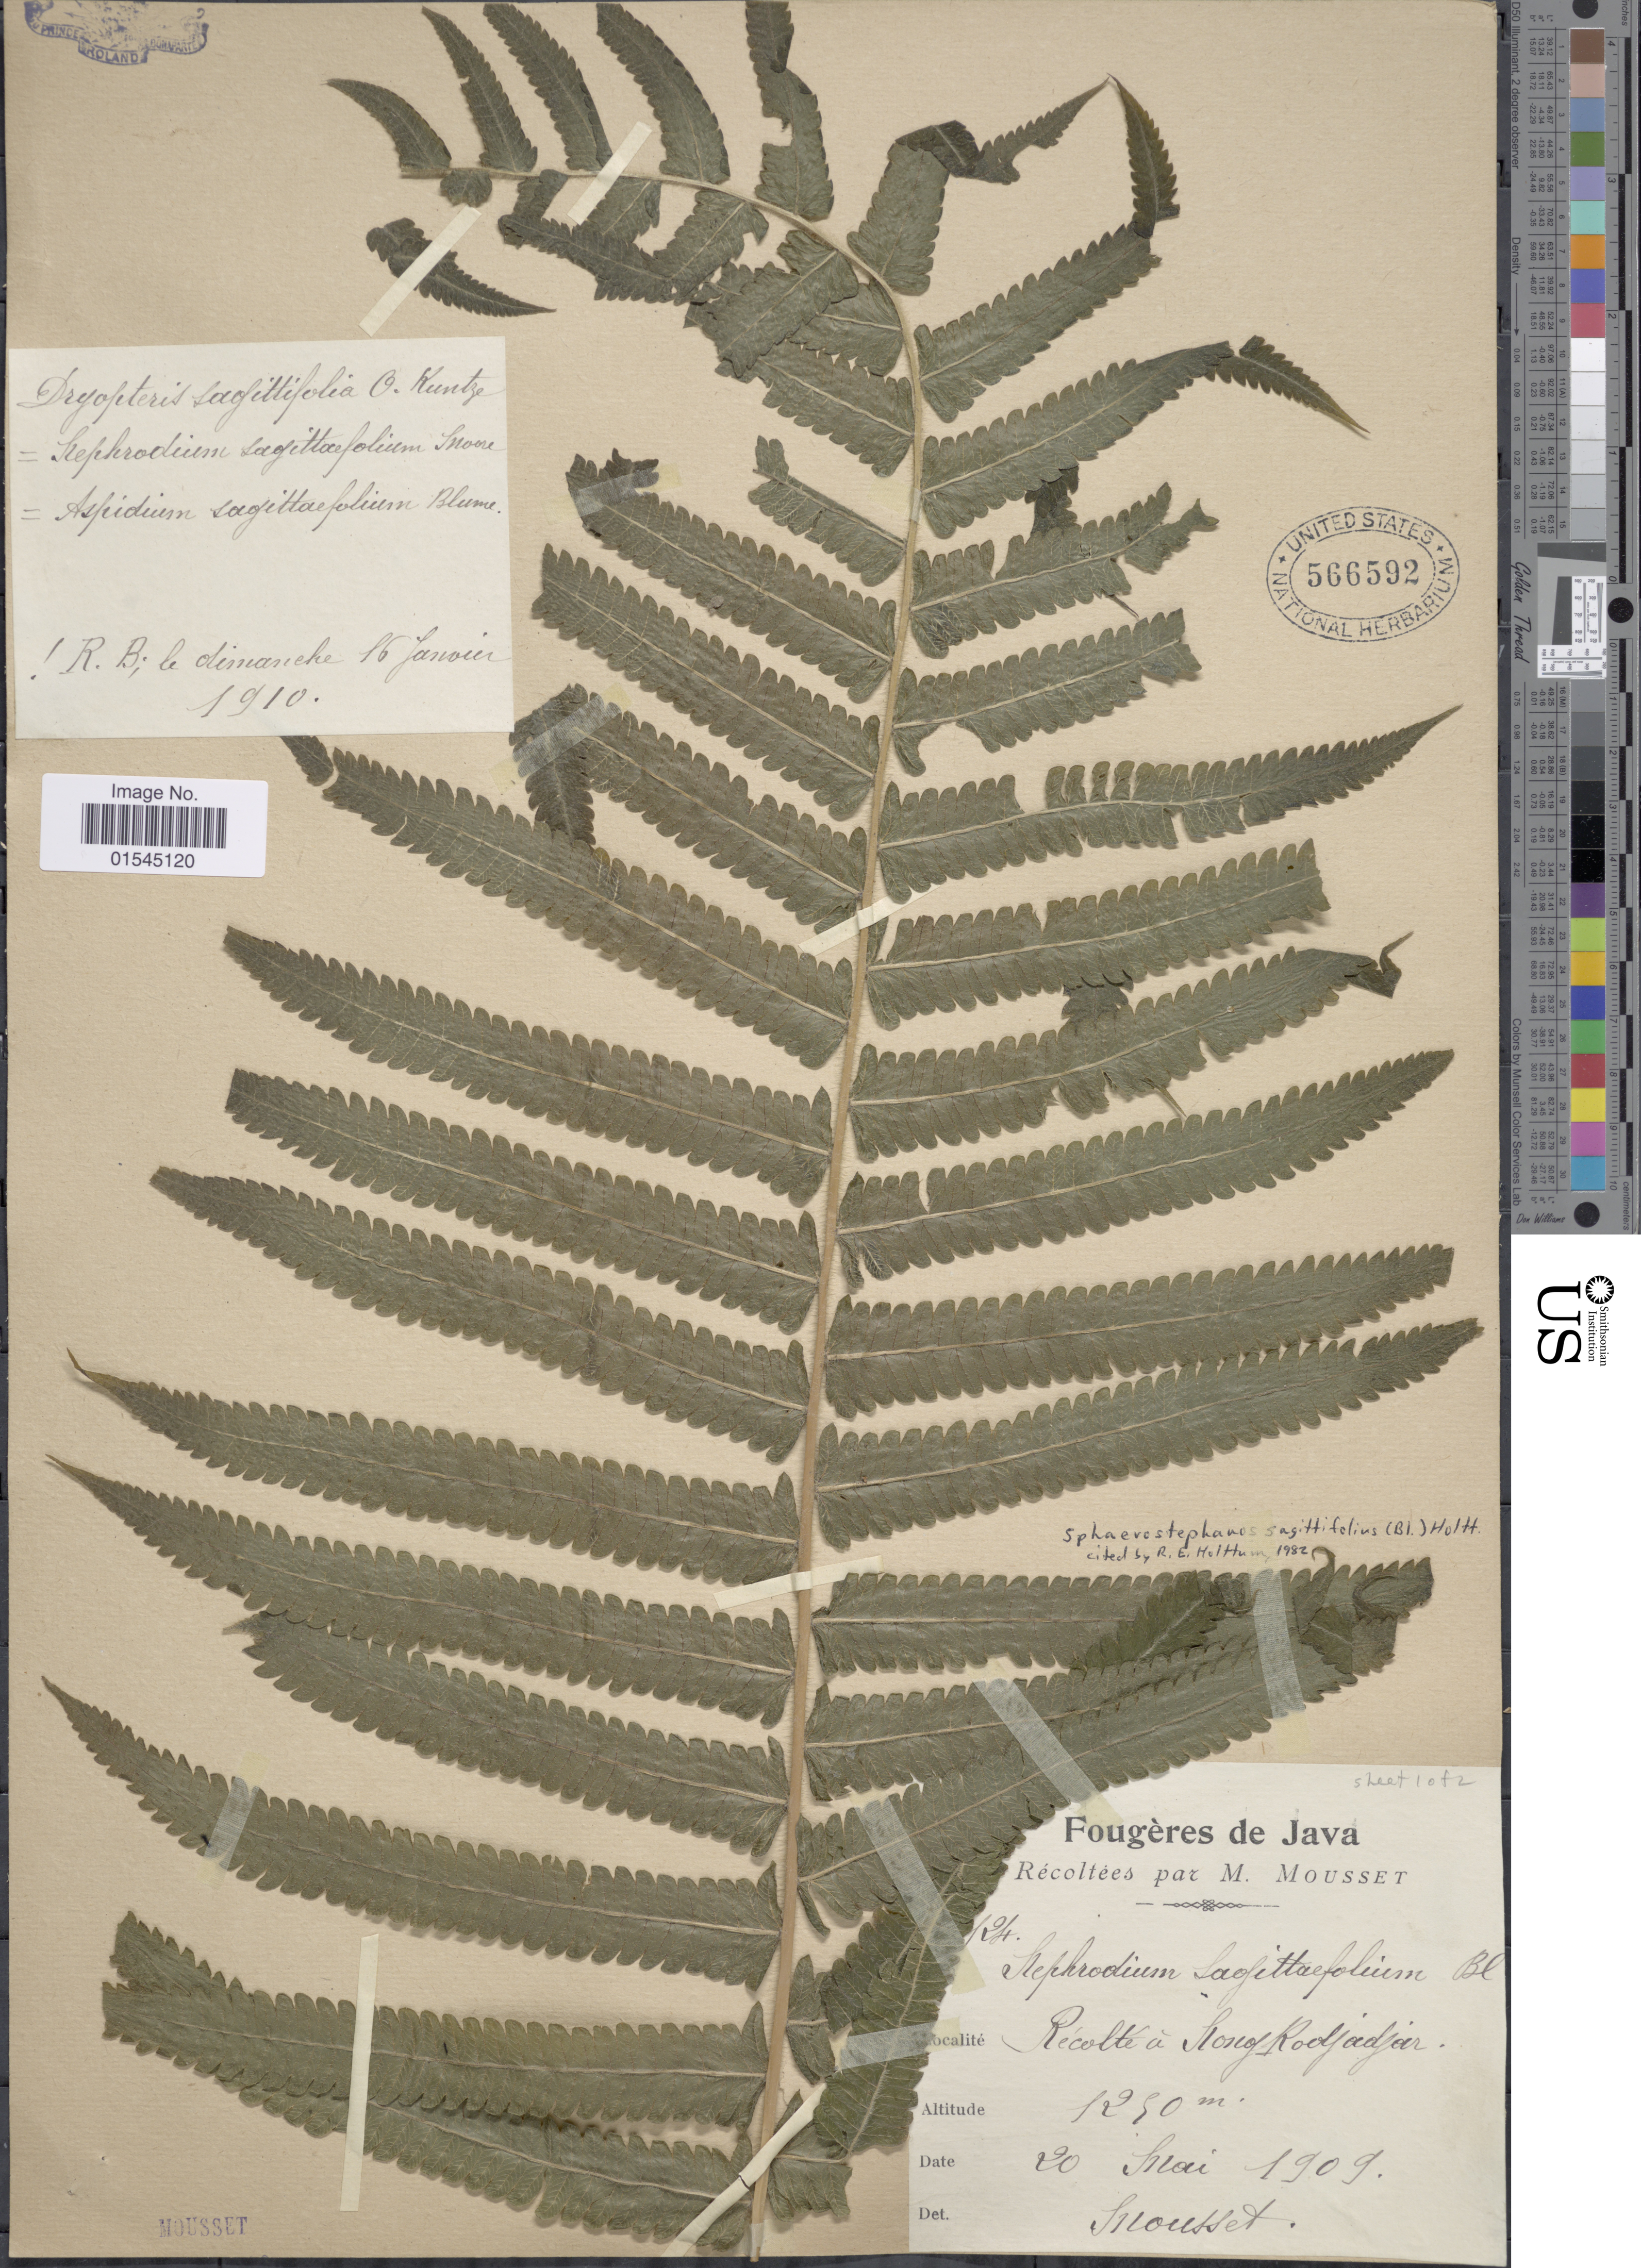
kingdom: Plantae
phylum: Tracheophyta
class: Polypodiopsida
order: Polypodiales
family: Thelypteridaceae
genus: Sphaerostephanos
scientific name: Sphaerostephanos sagittifolius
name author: (Blume) Holttum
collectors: Mousset, --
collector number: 124*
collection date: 1909-05-20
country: Indonesia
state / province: Java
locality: Récolté à Kong Rodjadjoer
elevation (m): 1250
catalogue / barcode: US 566592